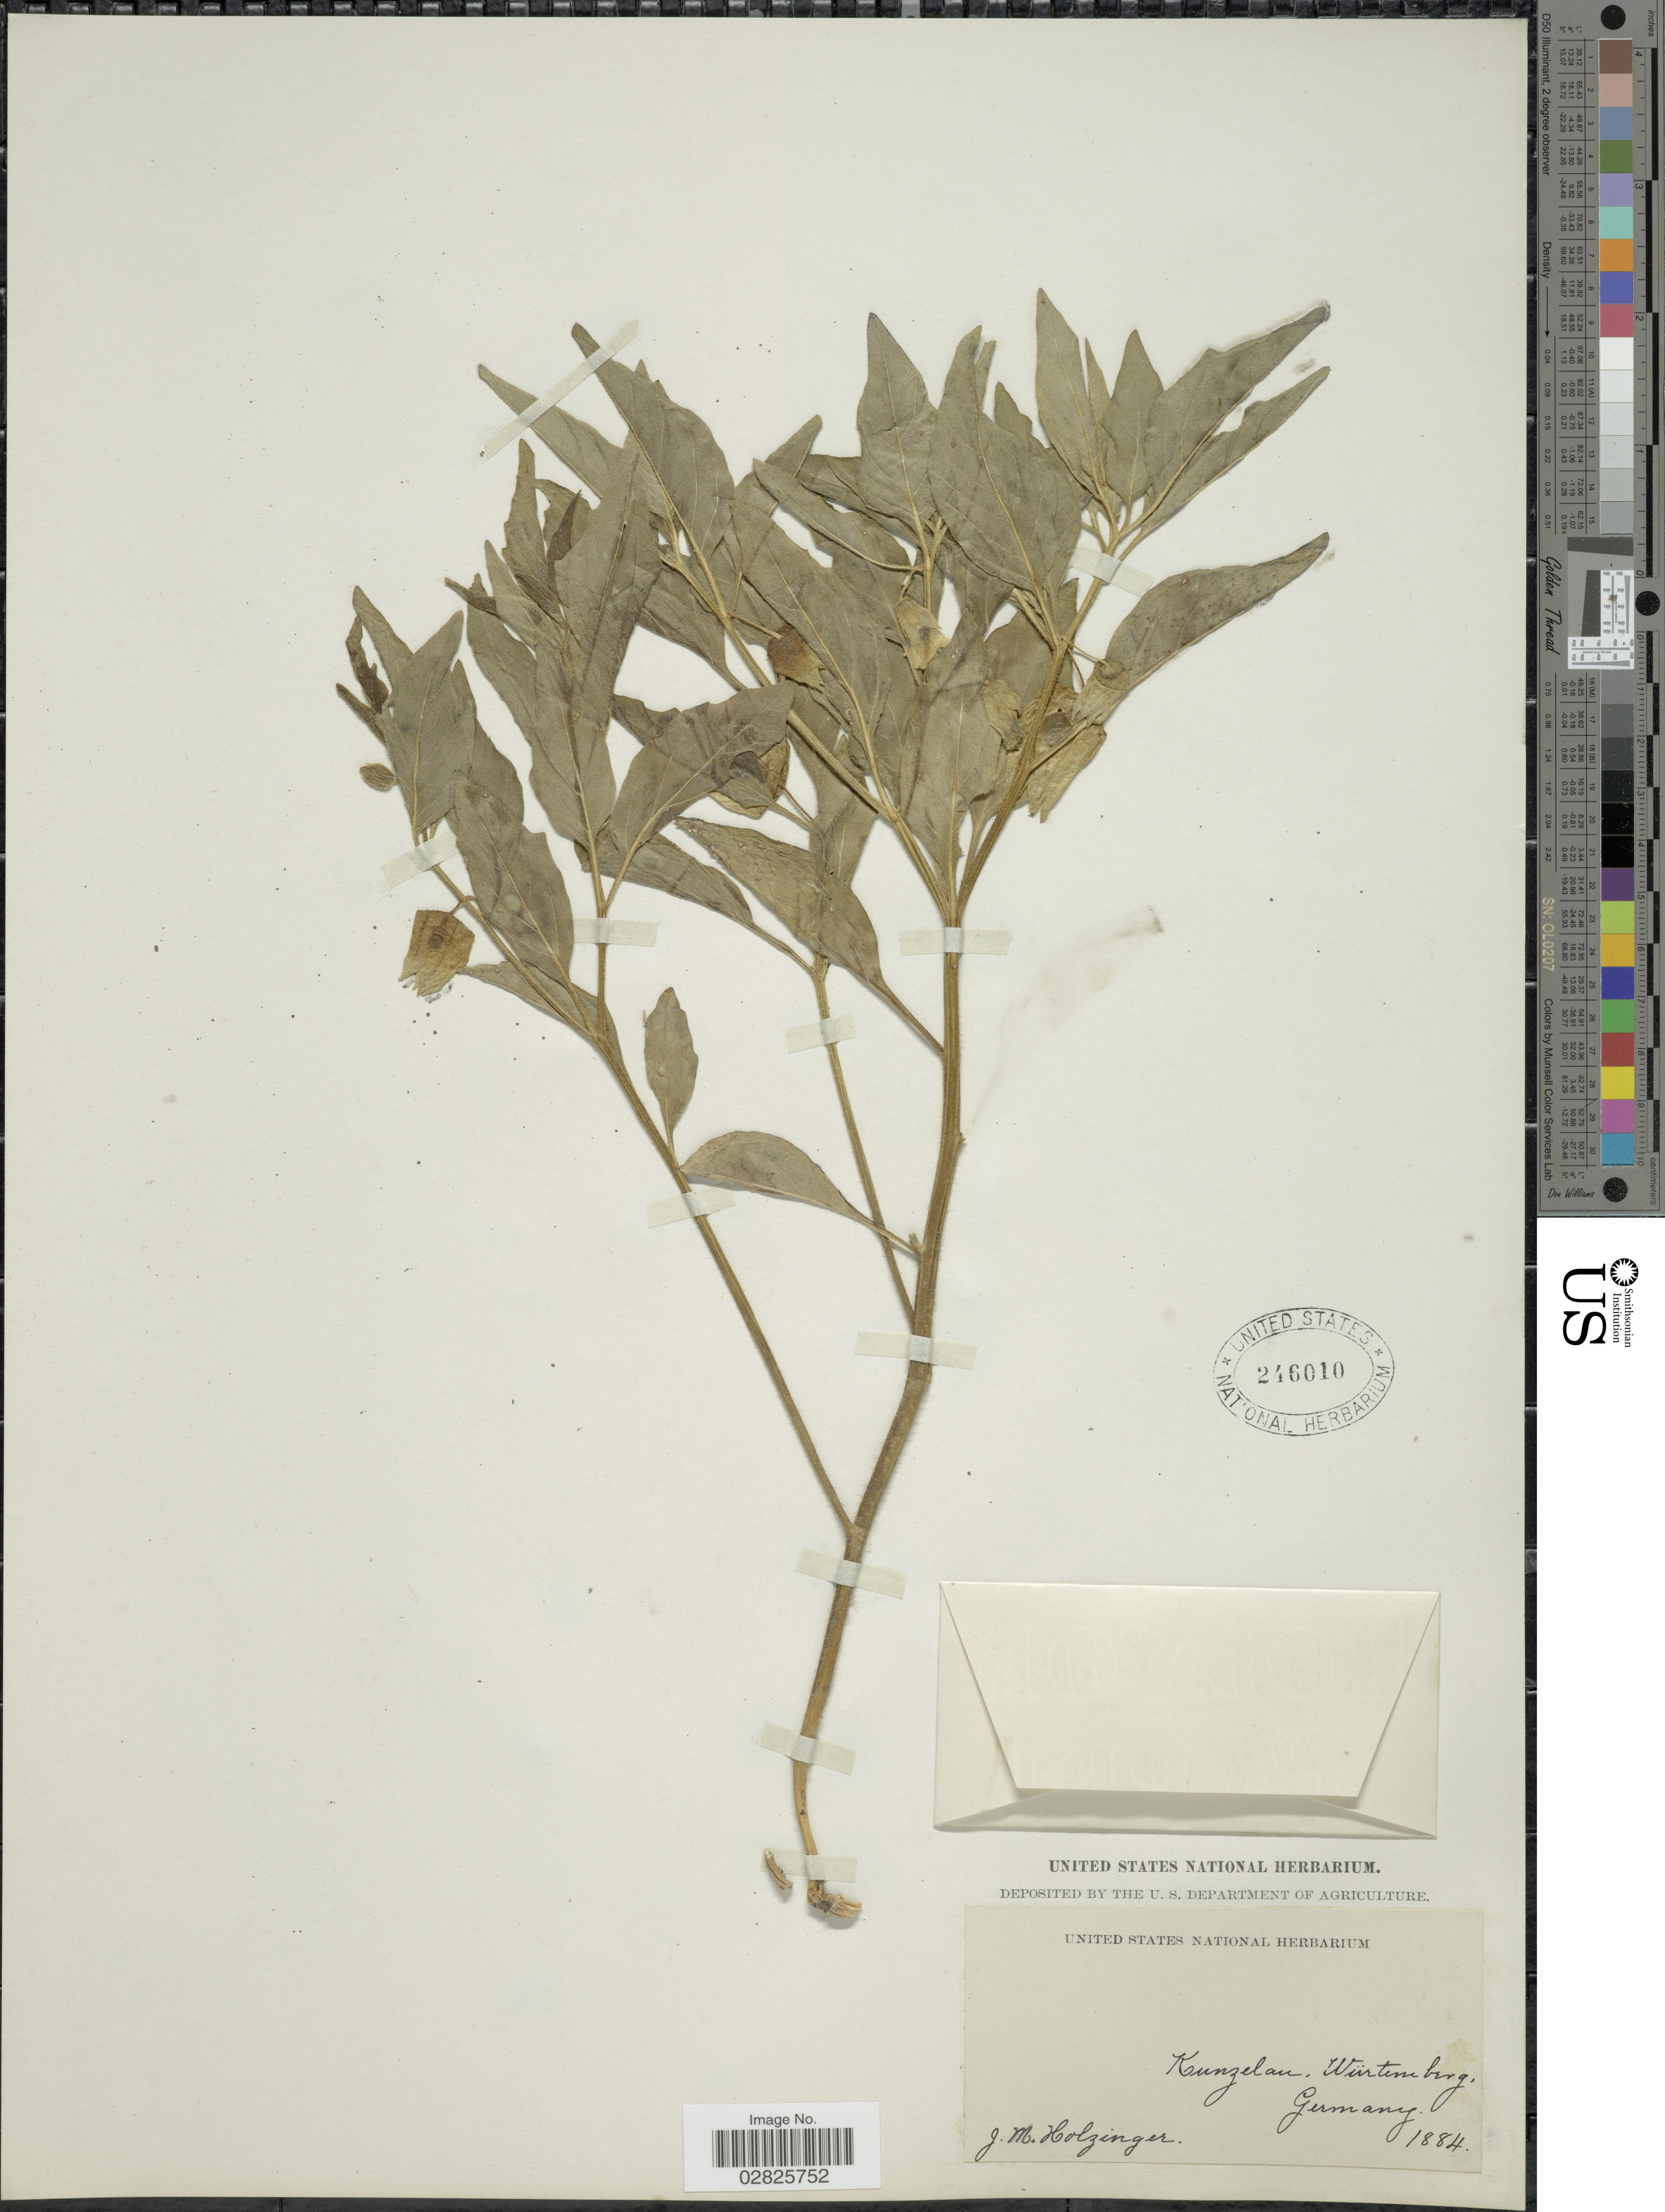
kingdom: Plantae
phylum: Tracheophyta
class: Magnoliopsida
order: Solanales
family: Solanaceae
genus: Physalis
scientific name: Physalis sp.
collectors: J. M. Holzinger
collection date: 1884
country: Germany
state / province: Baden-Württemberg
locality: Kunzelau, Würtemberg.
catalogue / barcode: US 246010